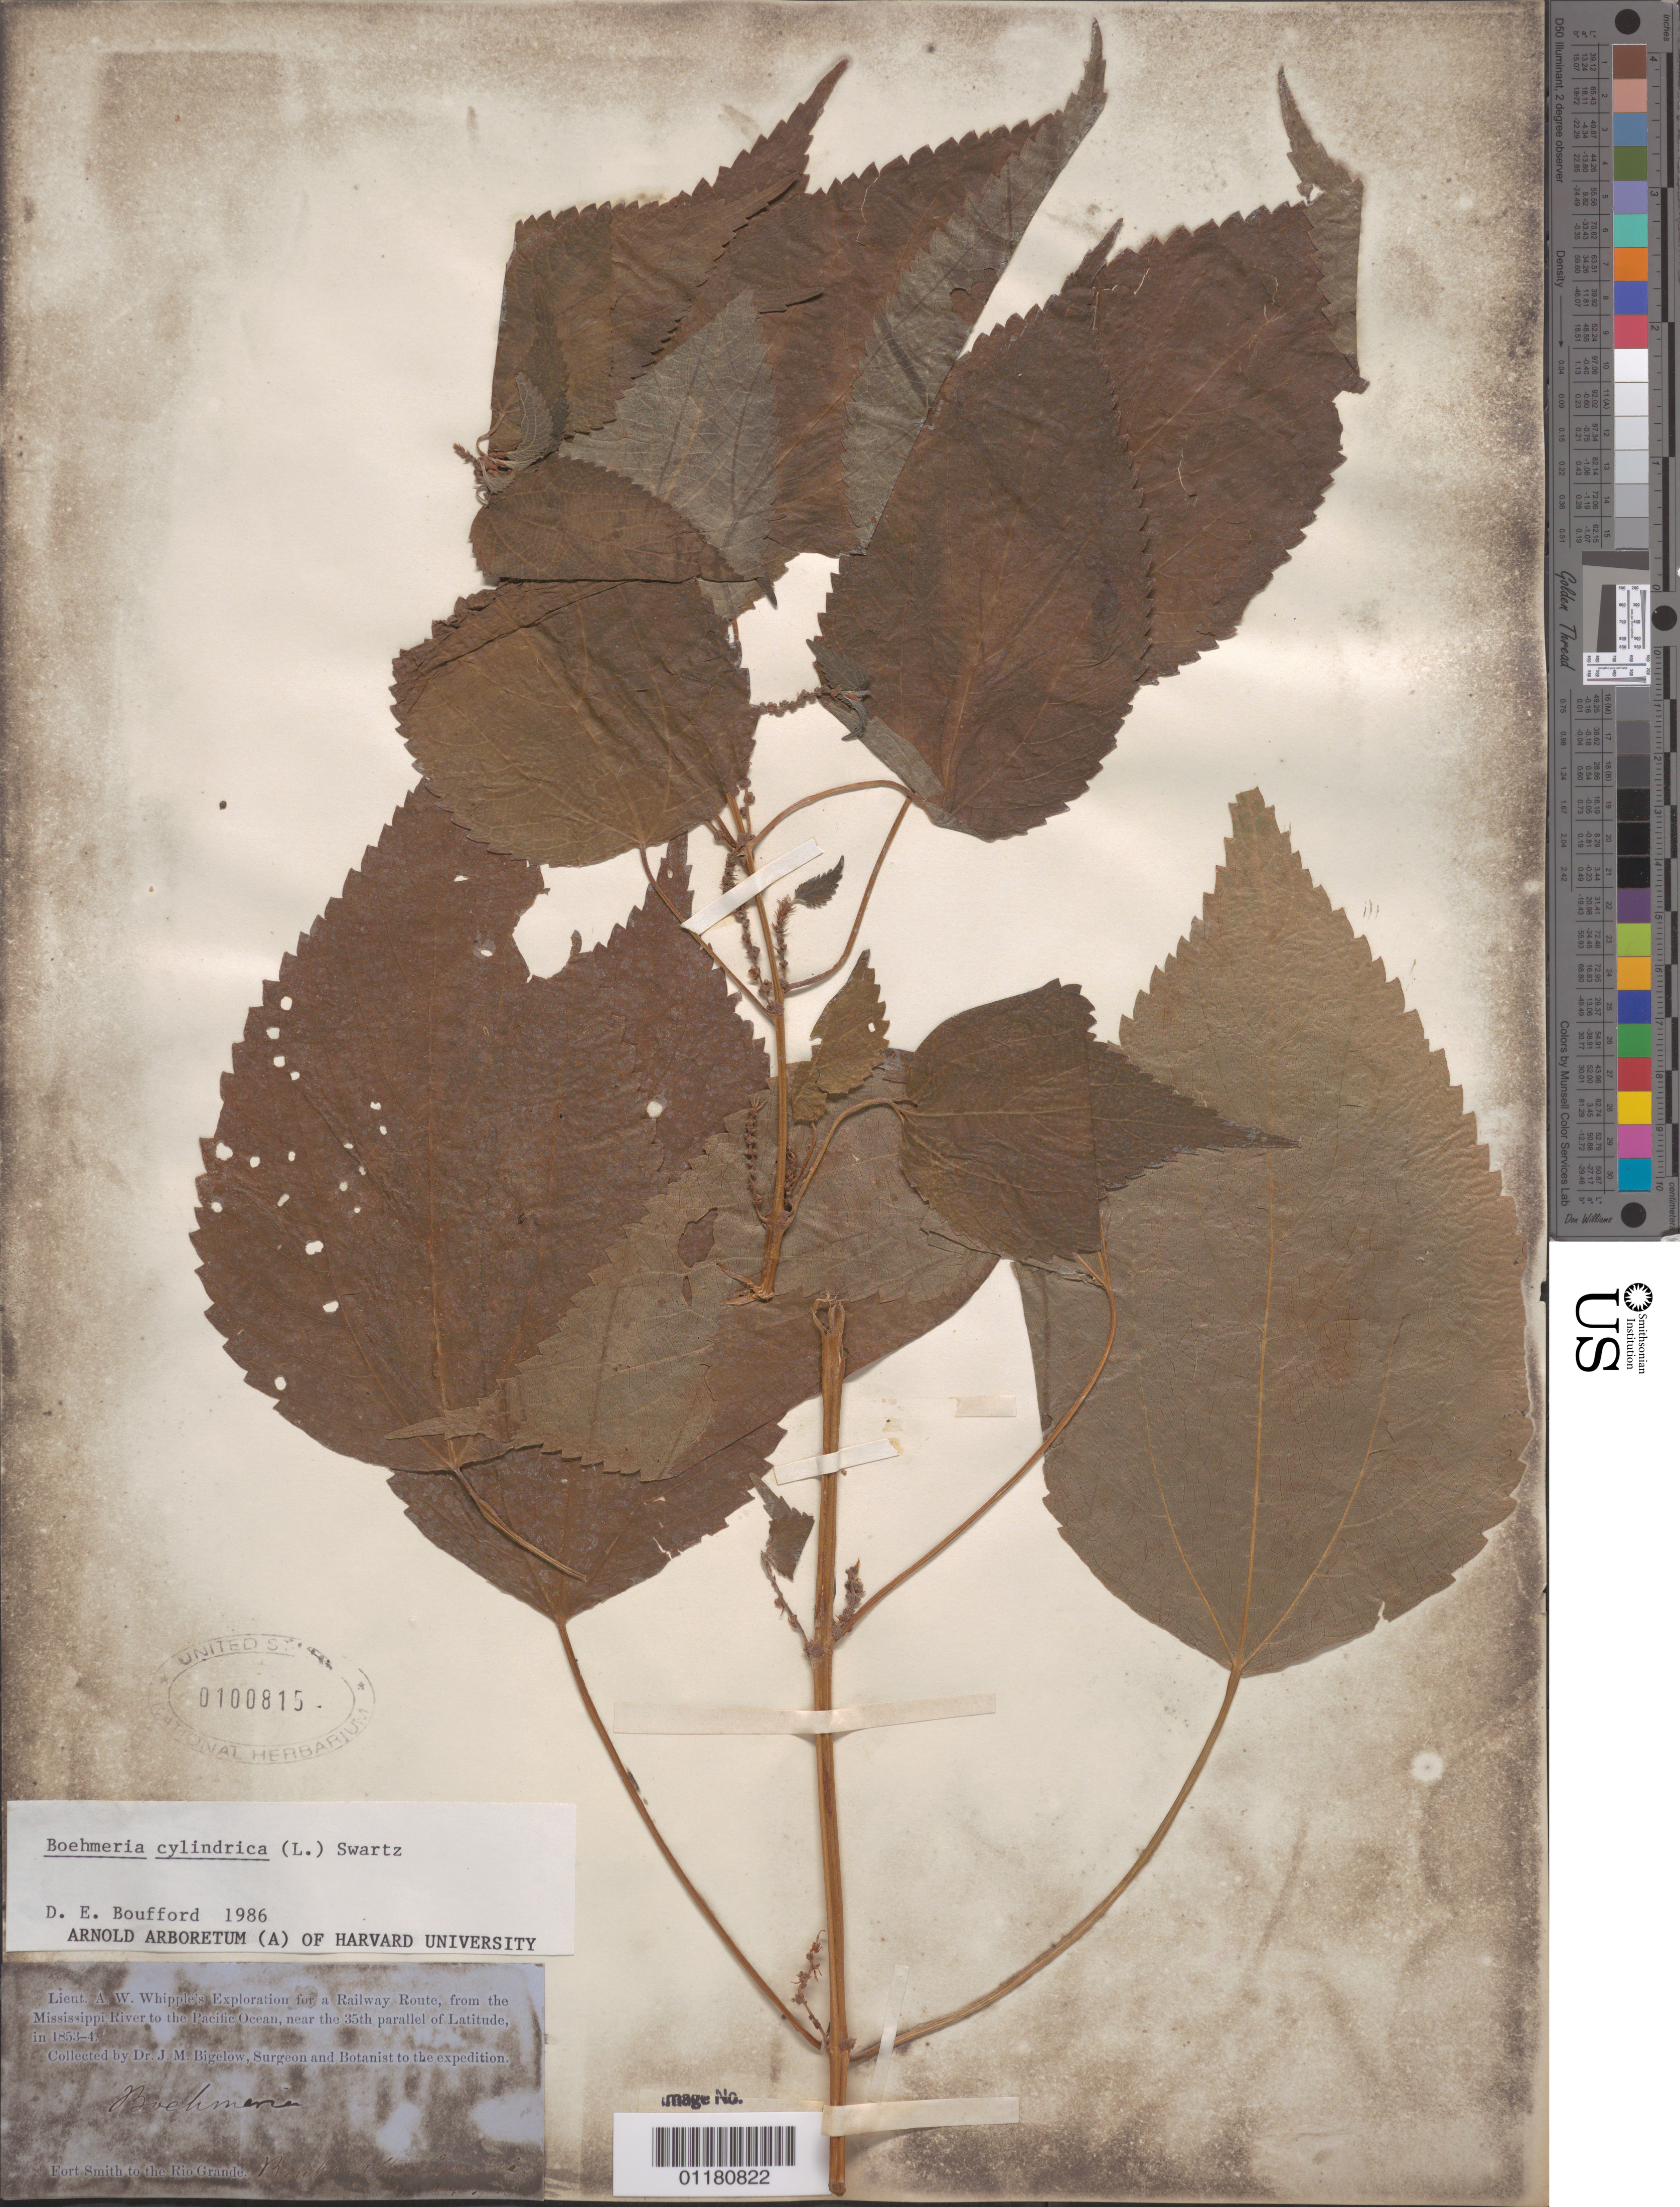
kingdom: Plantae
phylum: Tracheophyta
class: Magnoliopsida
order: Rosales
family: Urticaceae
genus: Boehmeria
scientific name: Boehmeria cylindrica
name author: (L.) Sw.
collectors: J. M. Bigelow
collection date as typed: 1853 to -- --- 1854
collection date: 1853/1854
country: United States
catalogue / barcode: US 100815